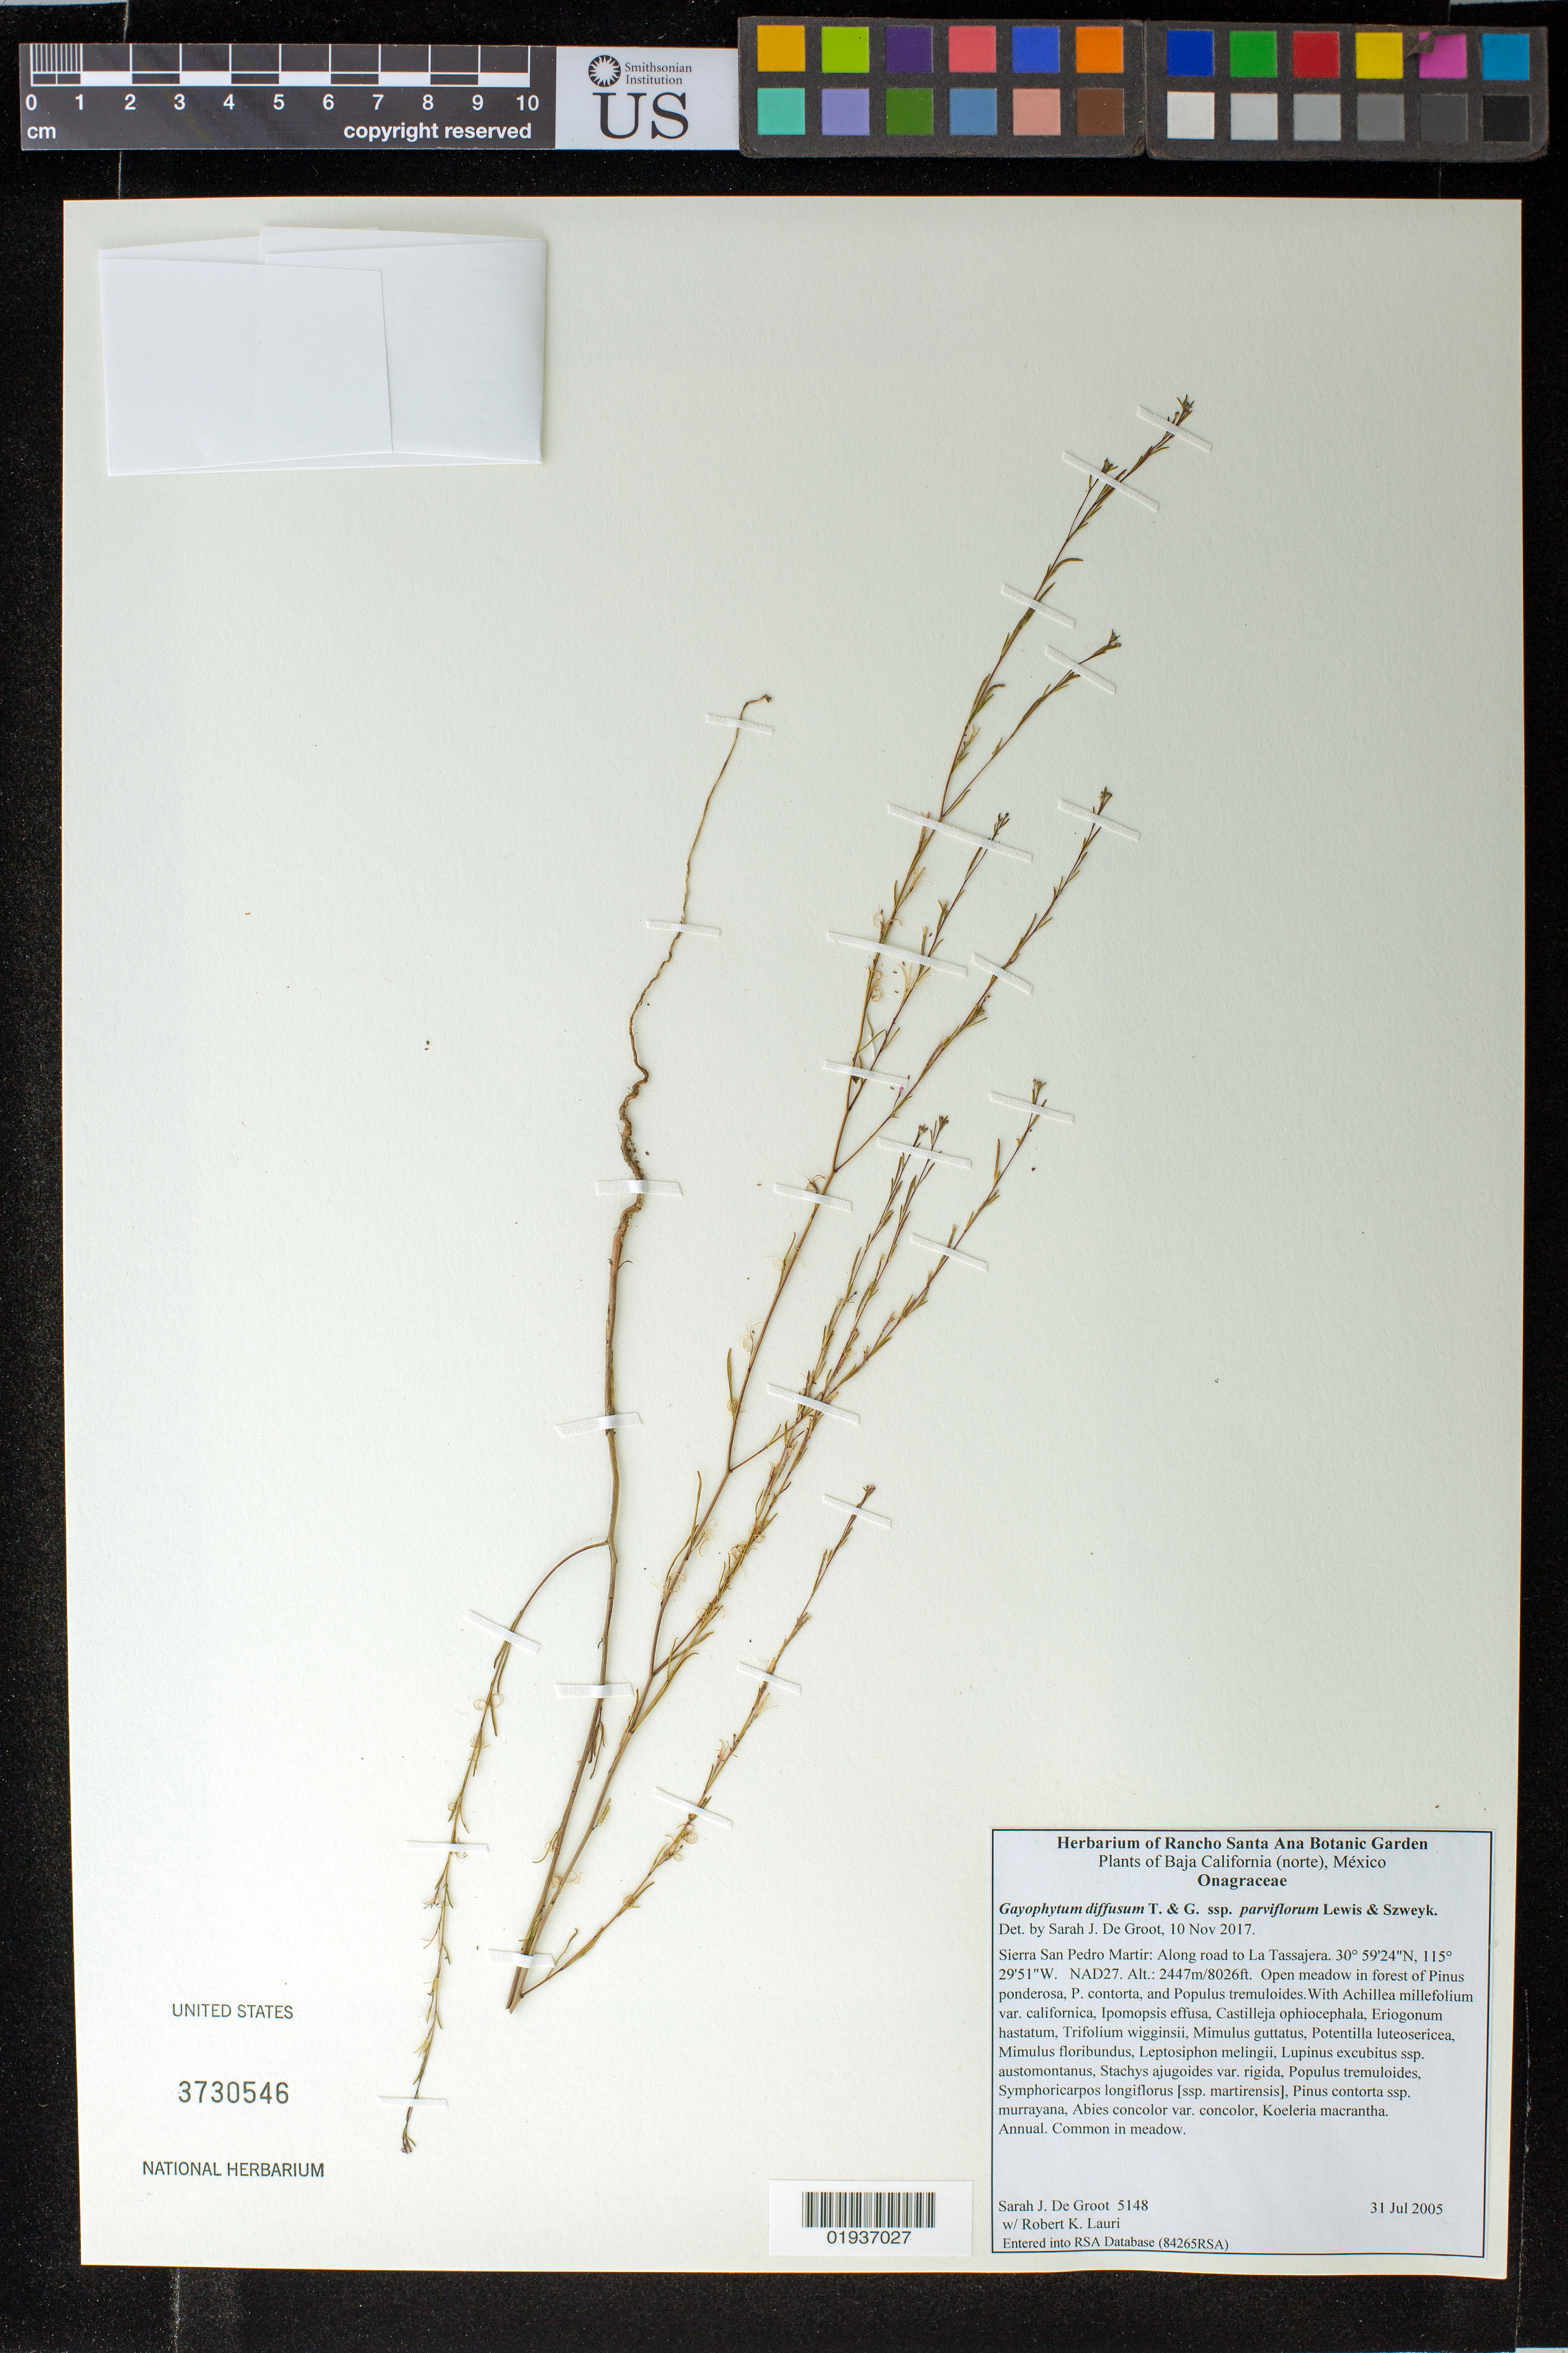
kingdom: Plantae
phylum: Tracheophyta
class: Magnoliopsida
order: Myrtales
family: Onagraceae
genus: Gayophytum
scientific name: Gayophytum diffusum subsp. parviflorum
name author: F. H. Lewis & Szweyk.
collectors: S. De Groot & R. Lauri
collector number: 5148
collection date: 2005-07-31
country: Mexico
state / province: Baja California Norte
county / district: Ensenada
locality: Sierra San Pedro Martir, along road to La Tassajera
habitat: Open meadow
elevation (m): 2447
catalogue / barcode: US 3730546